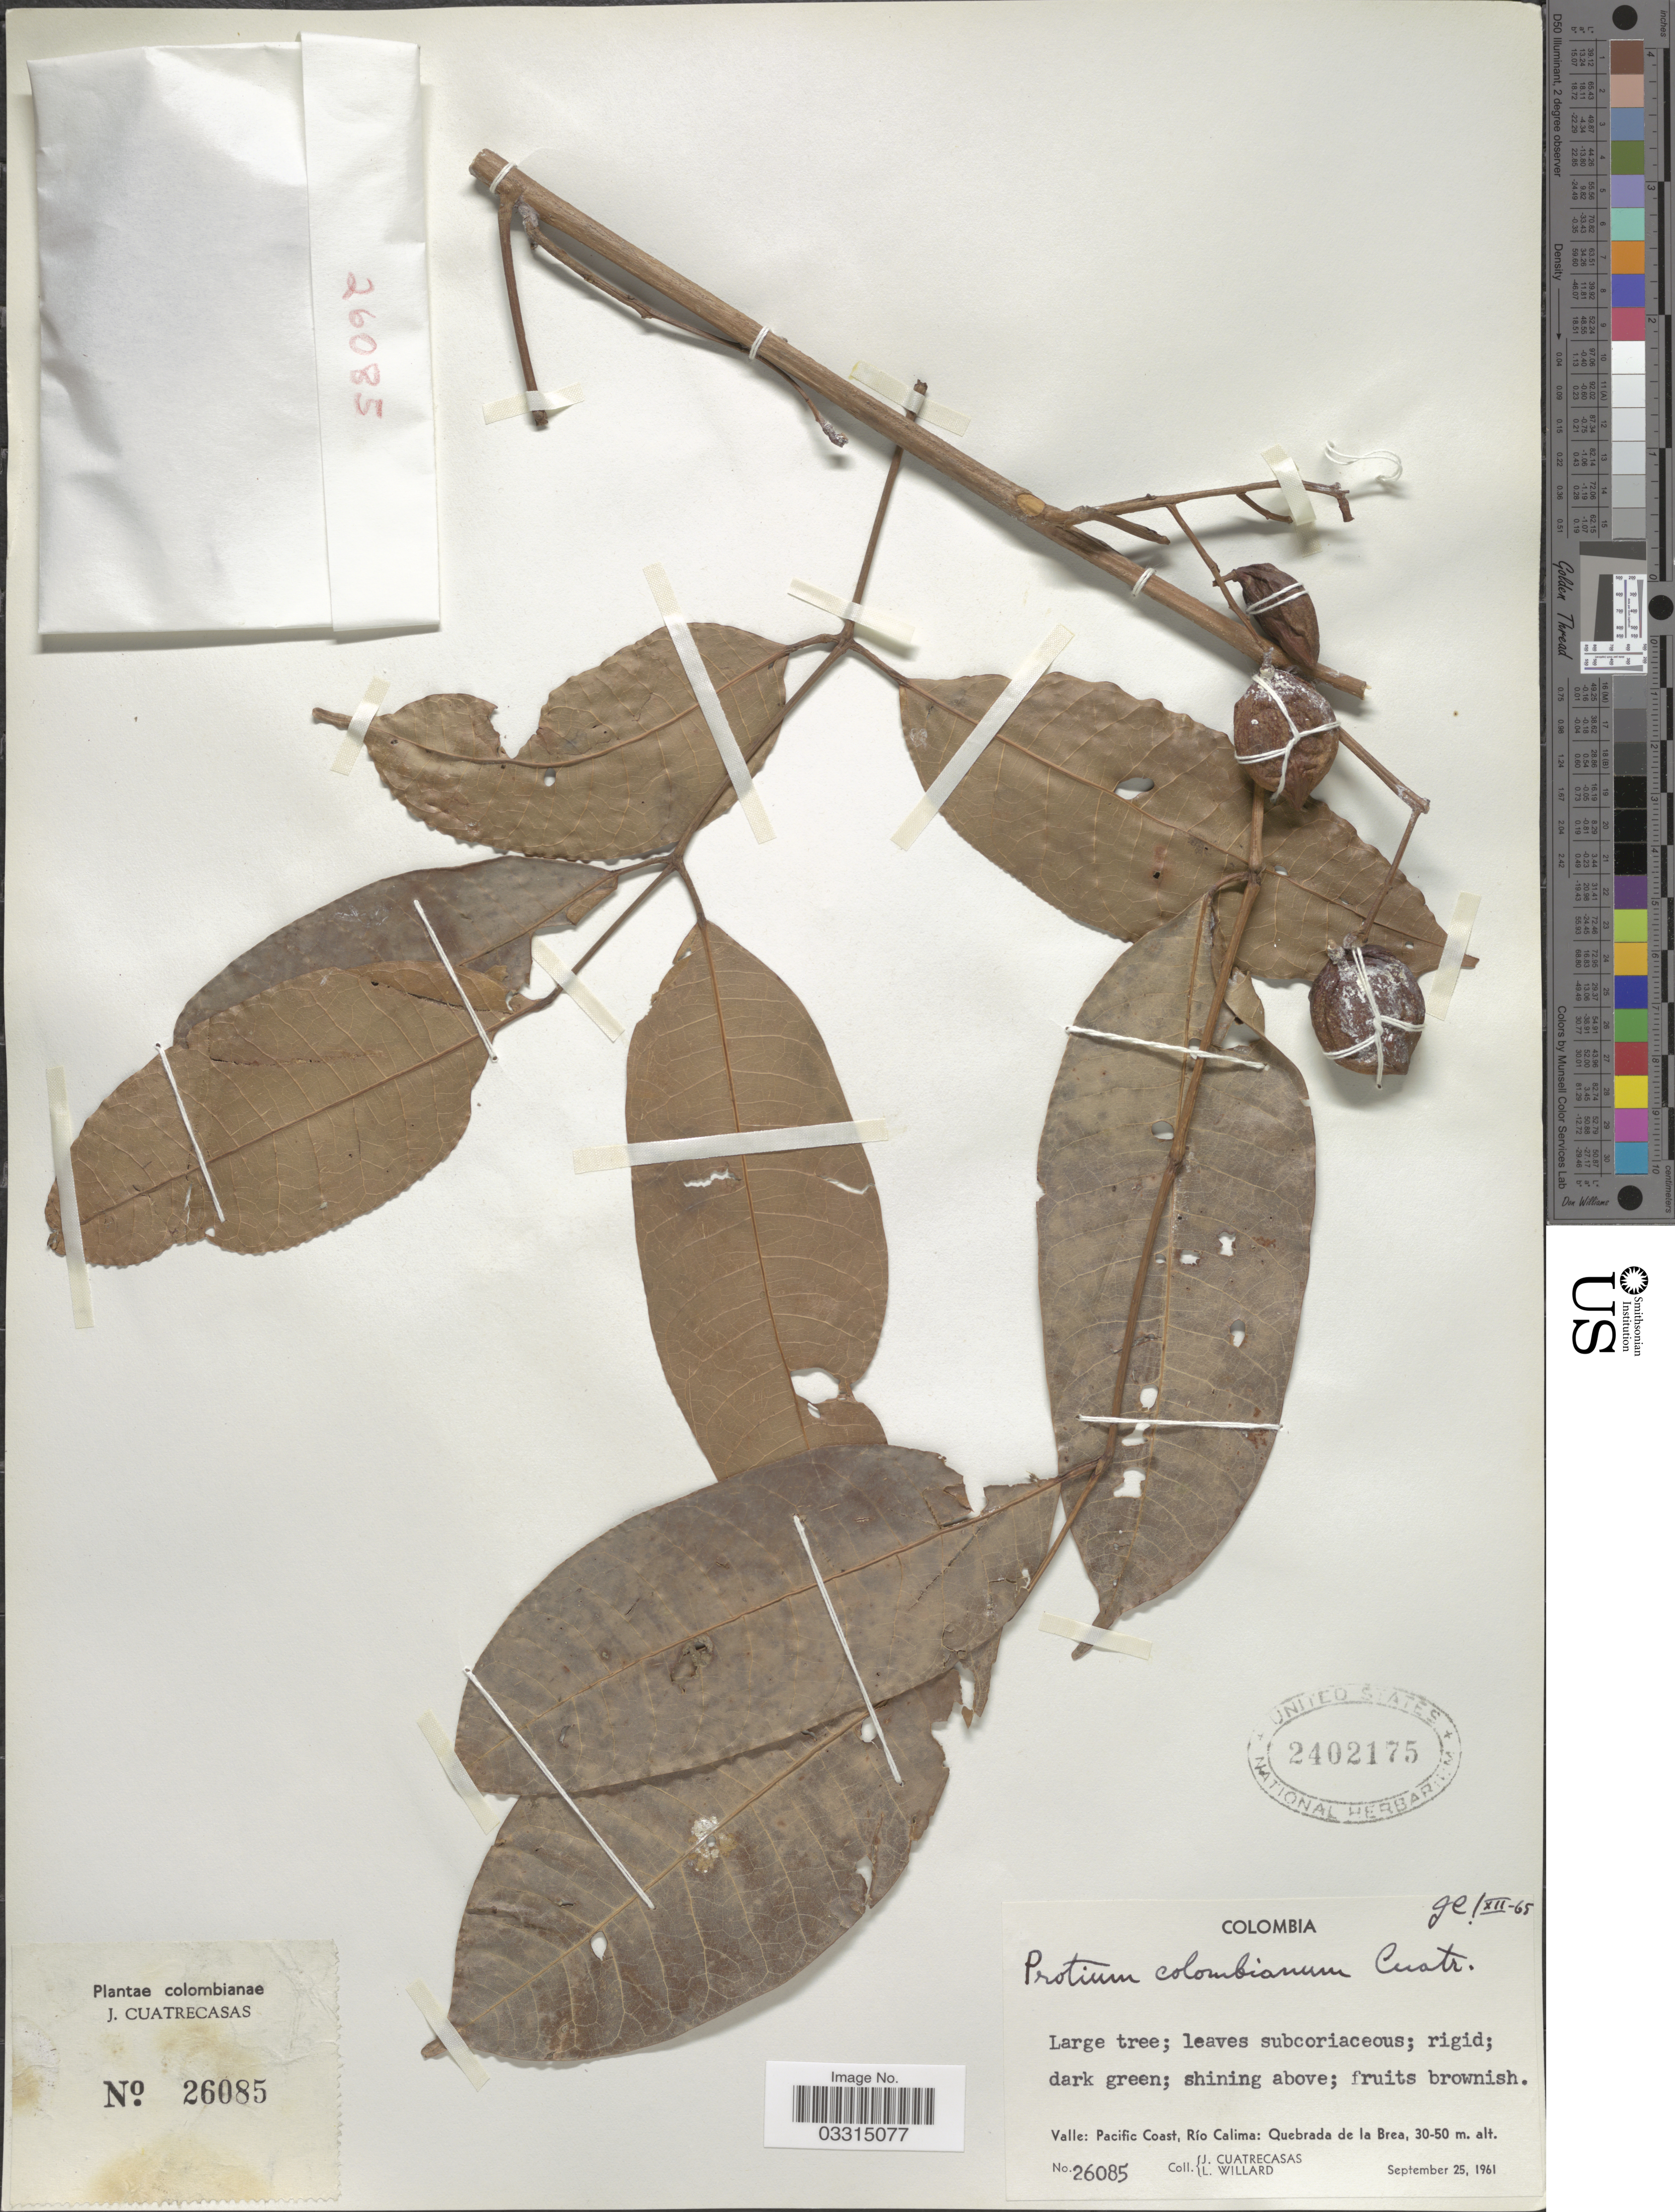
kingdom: Plantae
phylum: Tracheophyta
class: Magnoliopsida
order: Sapindales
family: Burseraceae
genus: Protium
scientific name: Protium colombianum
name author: Cuatrec.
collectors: J. Cuatrecasas & L. Willard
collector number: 26085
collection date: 1961-09-25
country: Colombia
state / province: Valle del Cauca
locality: Valle: Pacific Coast, Río Calima: Quebrada de la Brea.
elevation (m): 30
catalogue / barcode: US 2402175